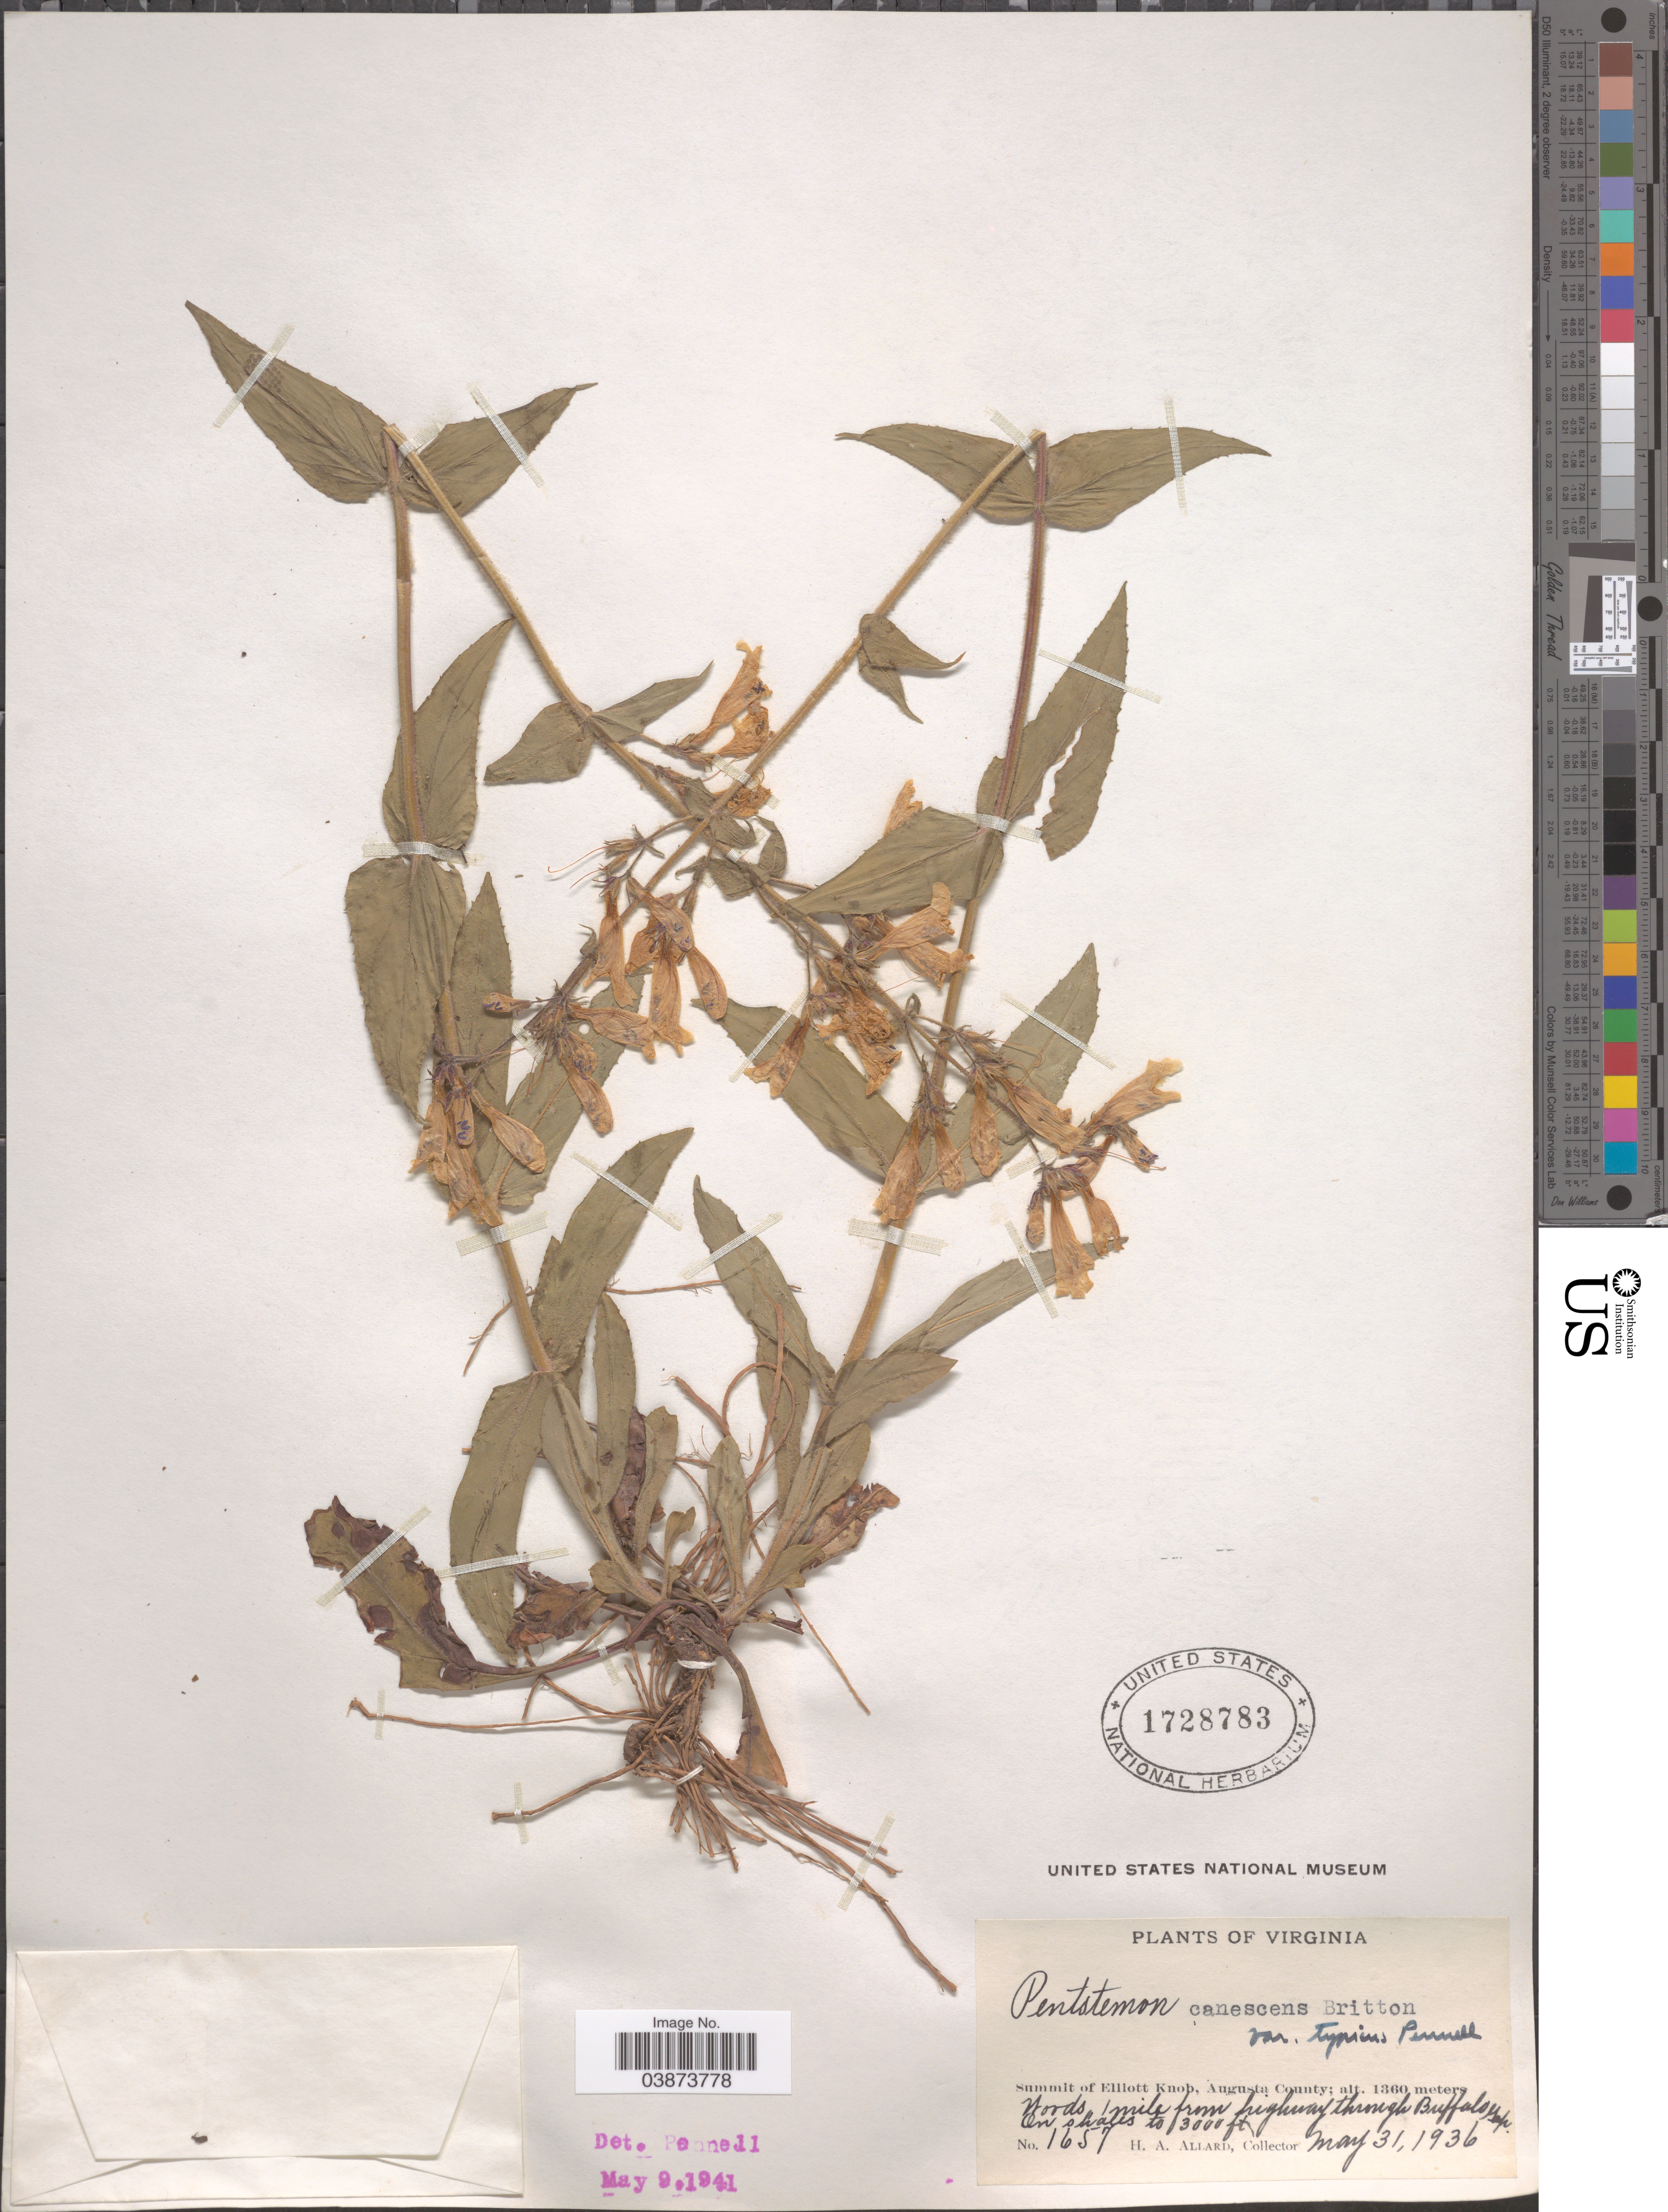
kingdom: Plantae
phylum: Tracheophyta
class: Magnoliopsida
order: Lamiales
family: Plantaginaceae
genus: Penstemon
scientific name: Penstemon canescens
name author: L.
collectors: H. A. Allard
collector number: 1657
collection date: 1936-05-31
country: United States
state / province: Virginia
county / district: Augusta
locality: Summit of Elliott Knob, Augusta County; Woods 1 mile from highway through Buffalo Gap.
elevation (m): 914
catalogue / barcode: US 1728783